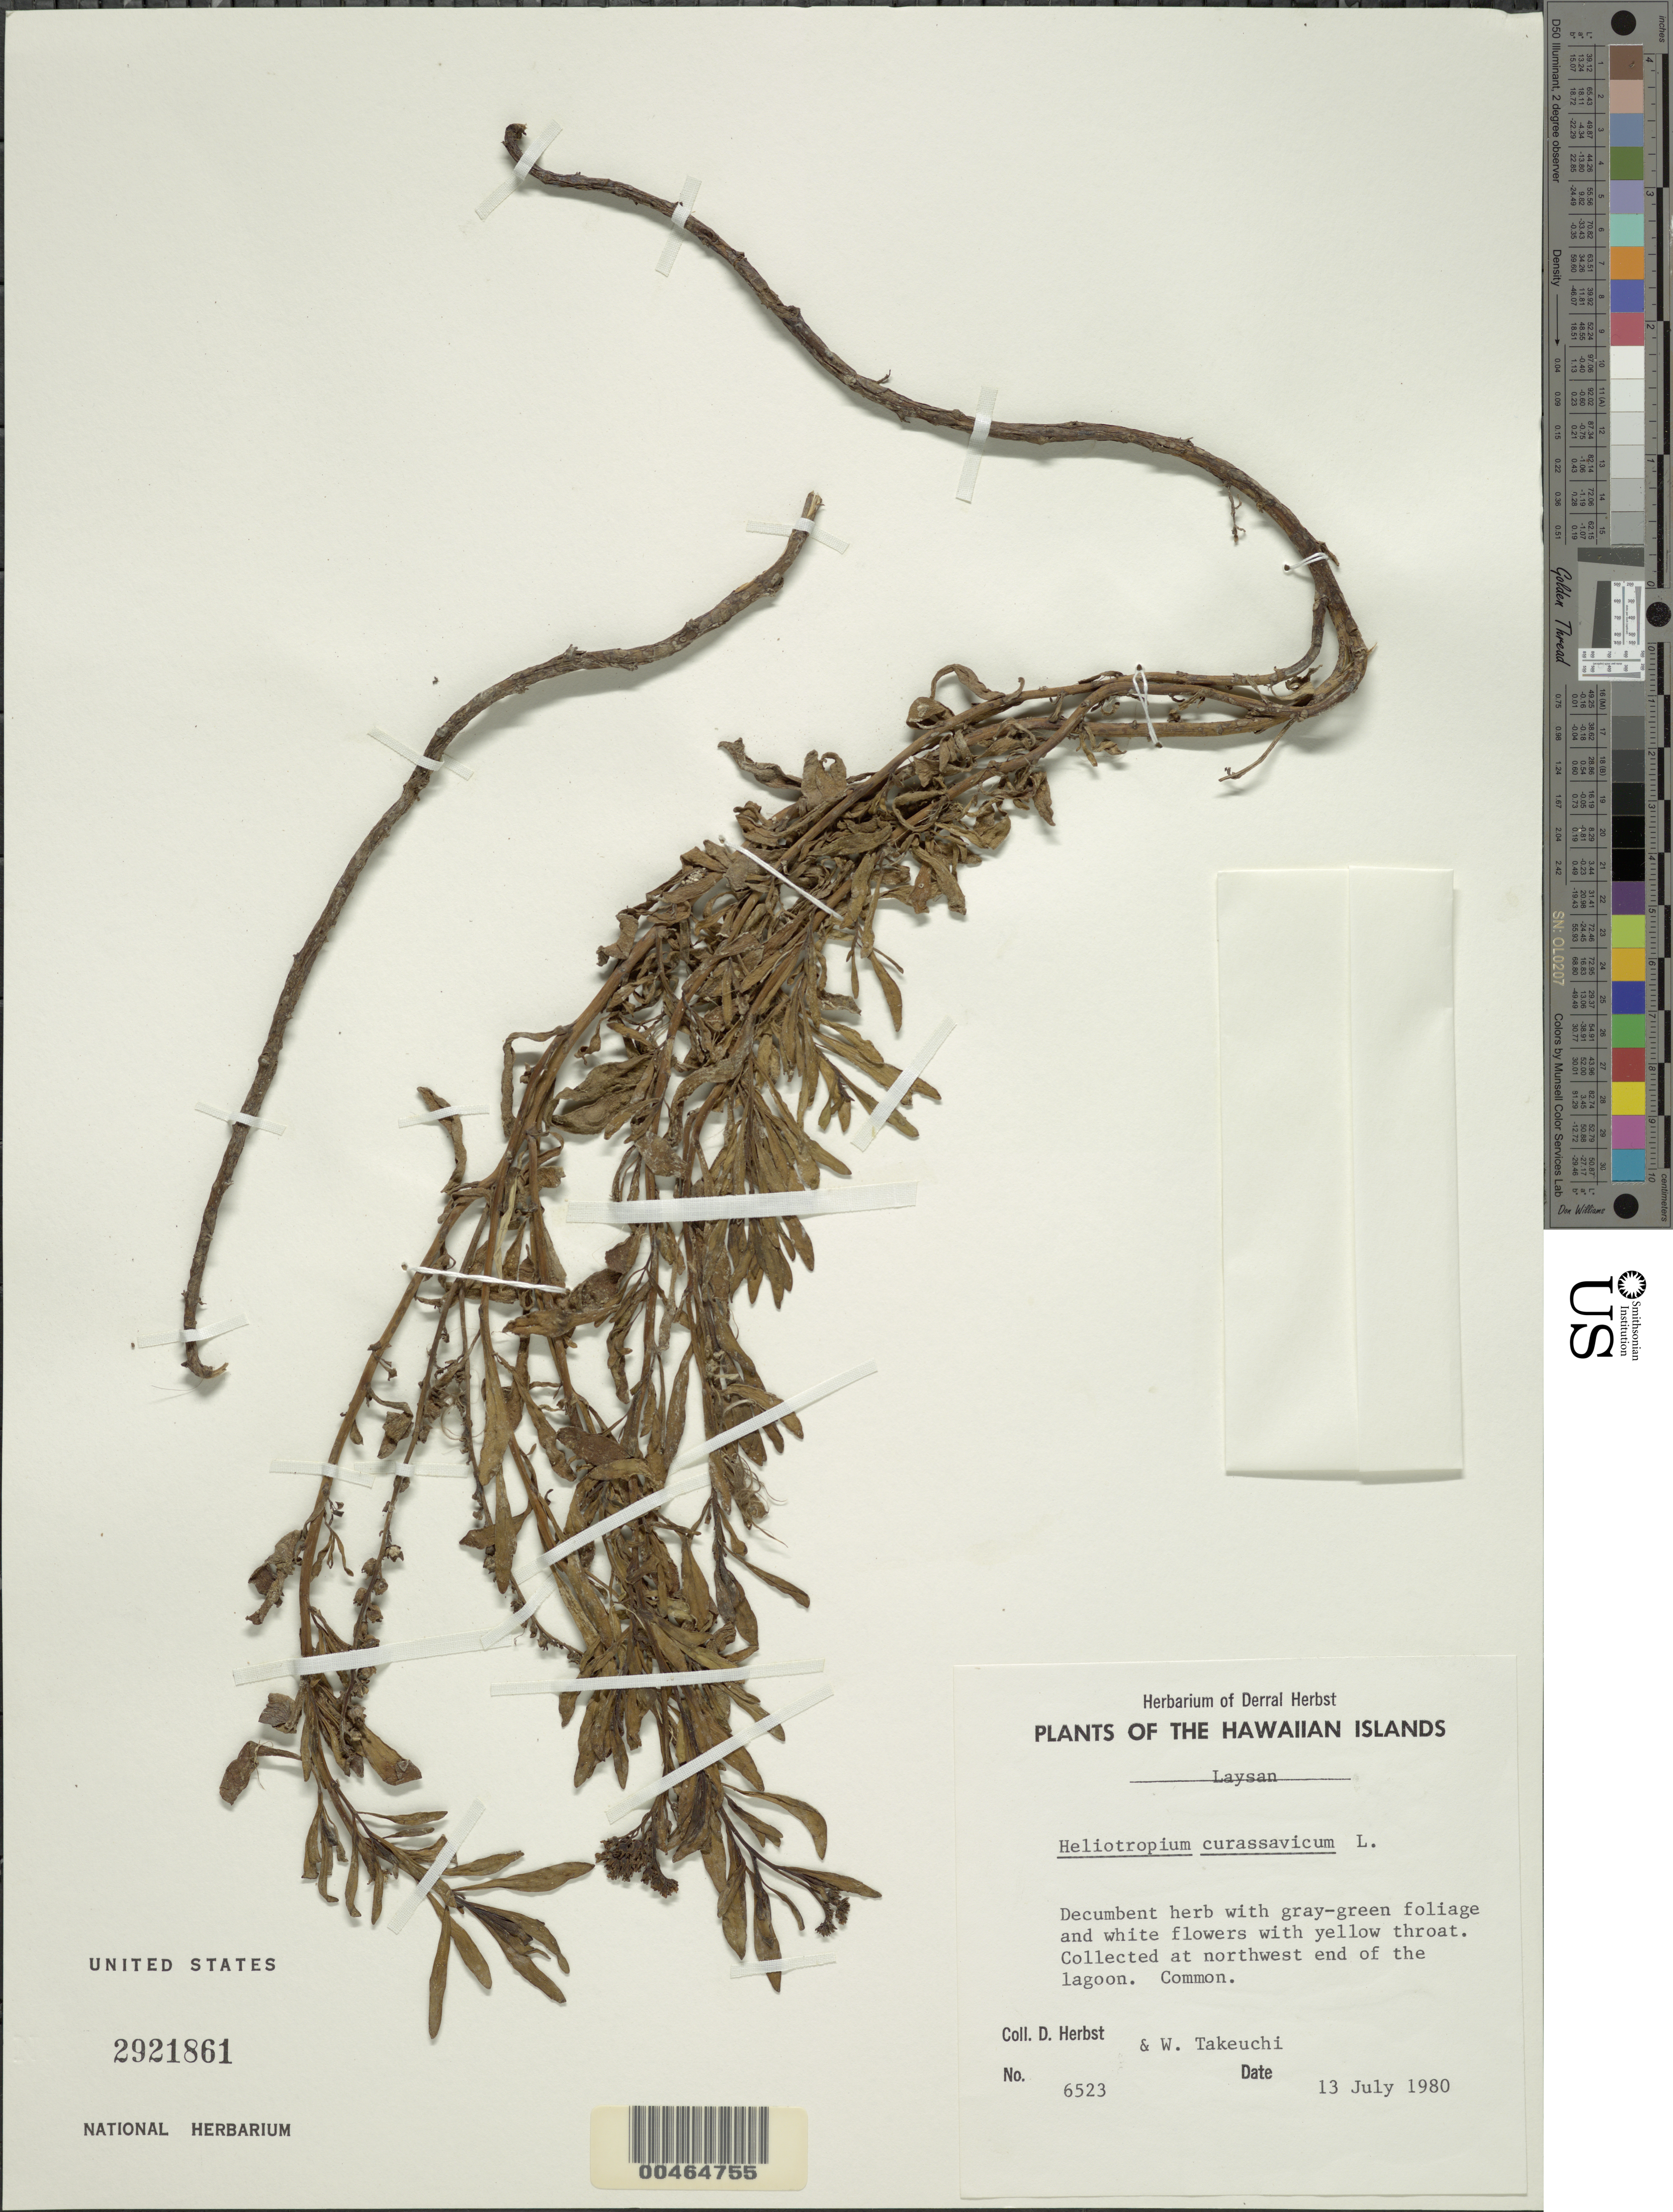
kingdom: Plantae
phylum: Tracheophyta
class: Magnoliopsida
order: Boraginales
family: Heliotropiaceae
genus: Heliotropium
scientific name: Heliotropium curassavicum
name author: L.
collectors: D. R. Herbst & W. N. Takeuchi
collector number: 6523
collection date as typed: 13 Jul 1980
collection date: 1980-07-13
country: United States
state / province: Hawaii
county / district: Honolulu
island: Laysan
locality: NW end of lagoon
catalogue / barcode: US 2921861